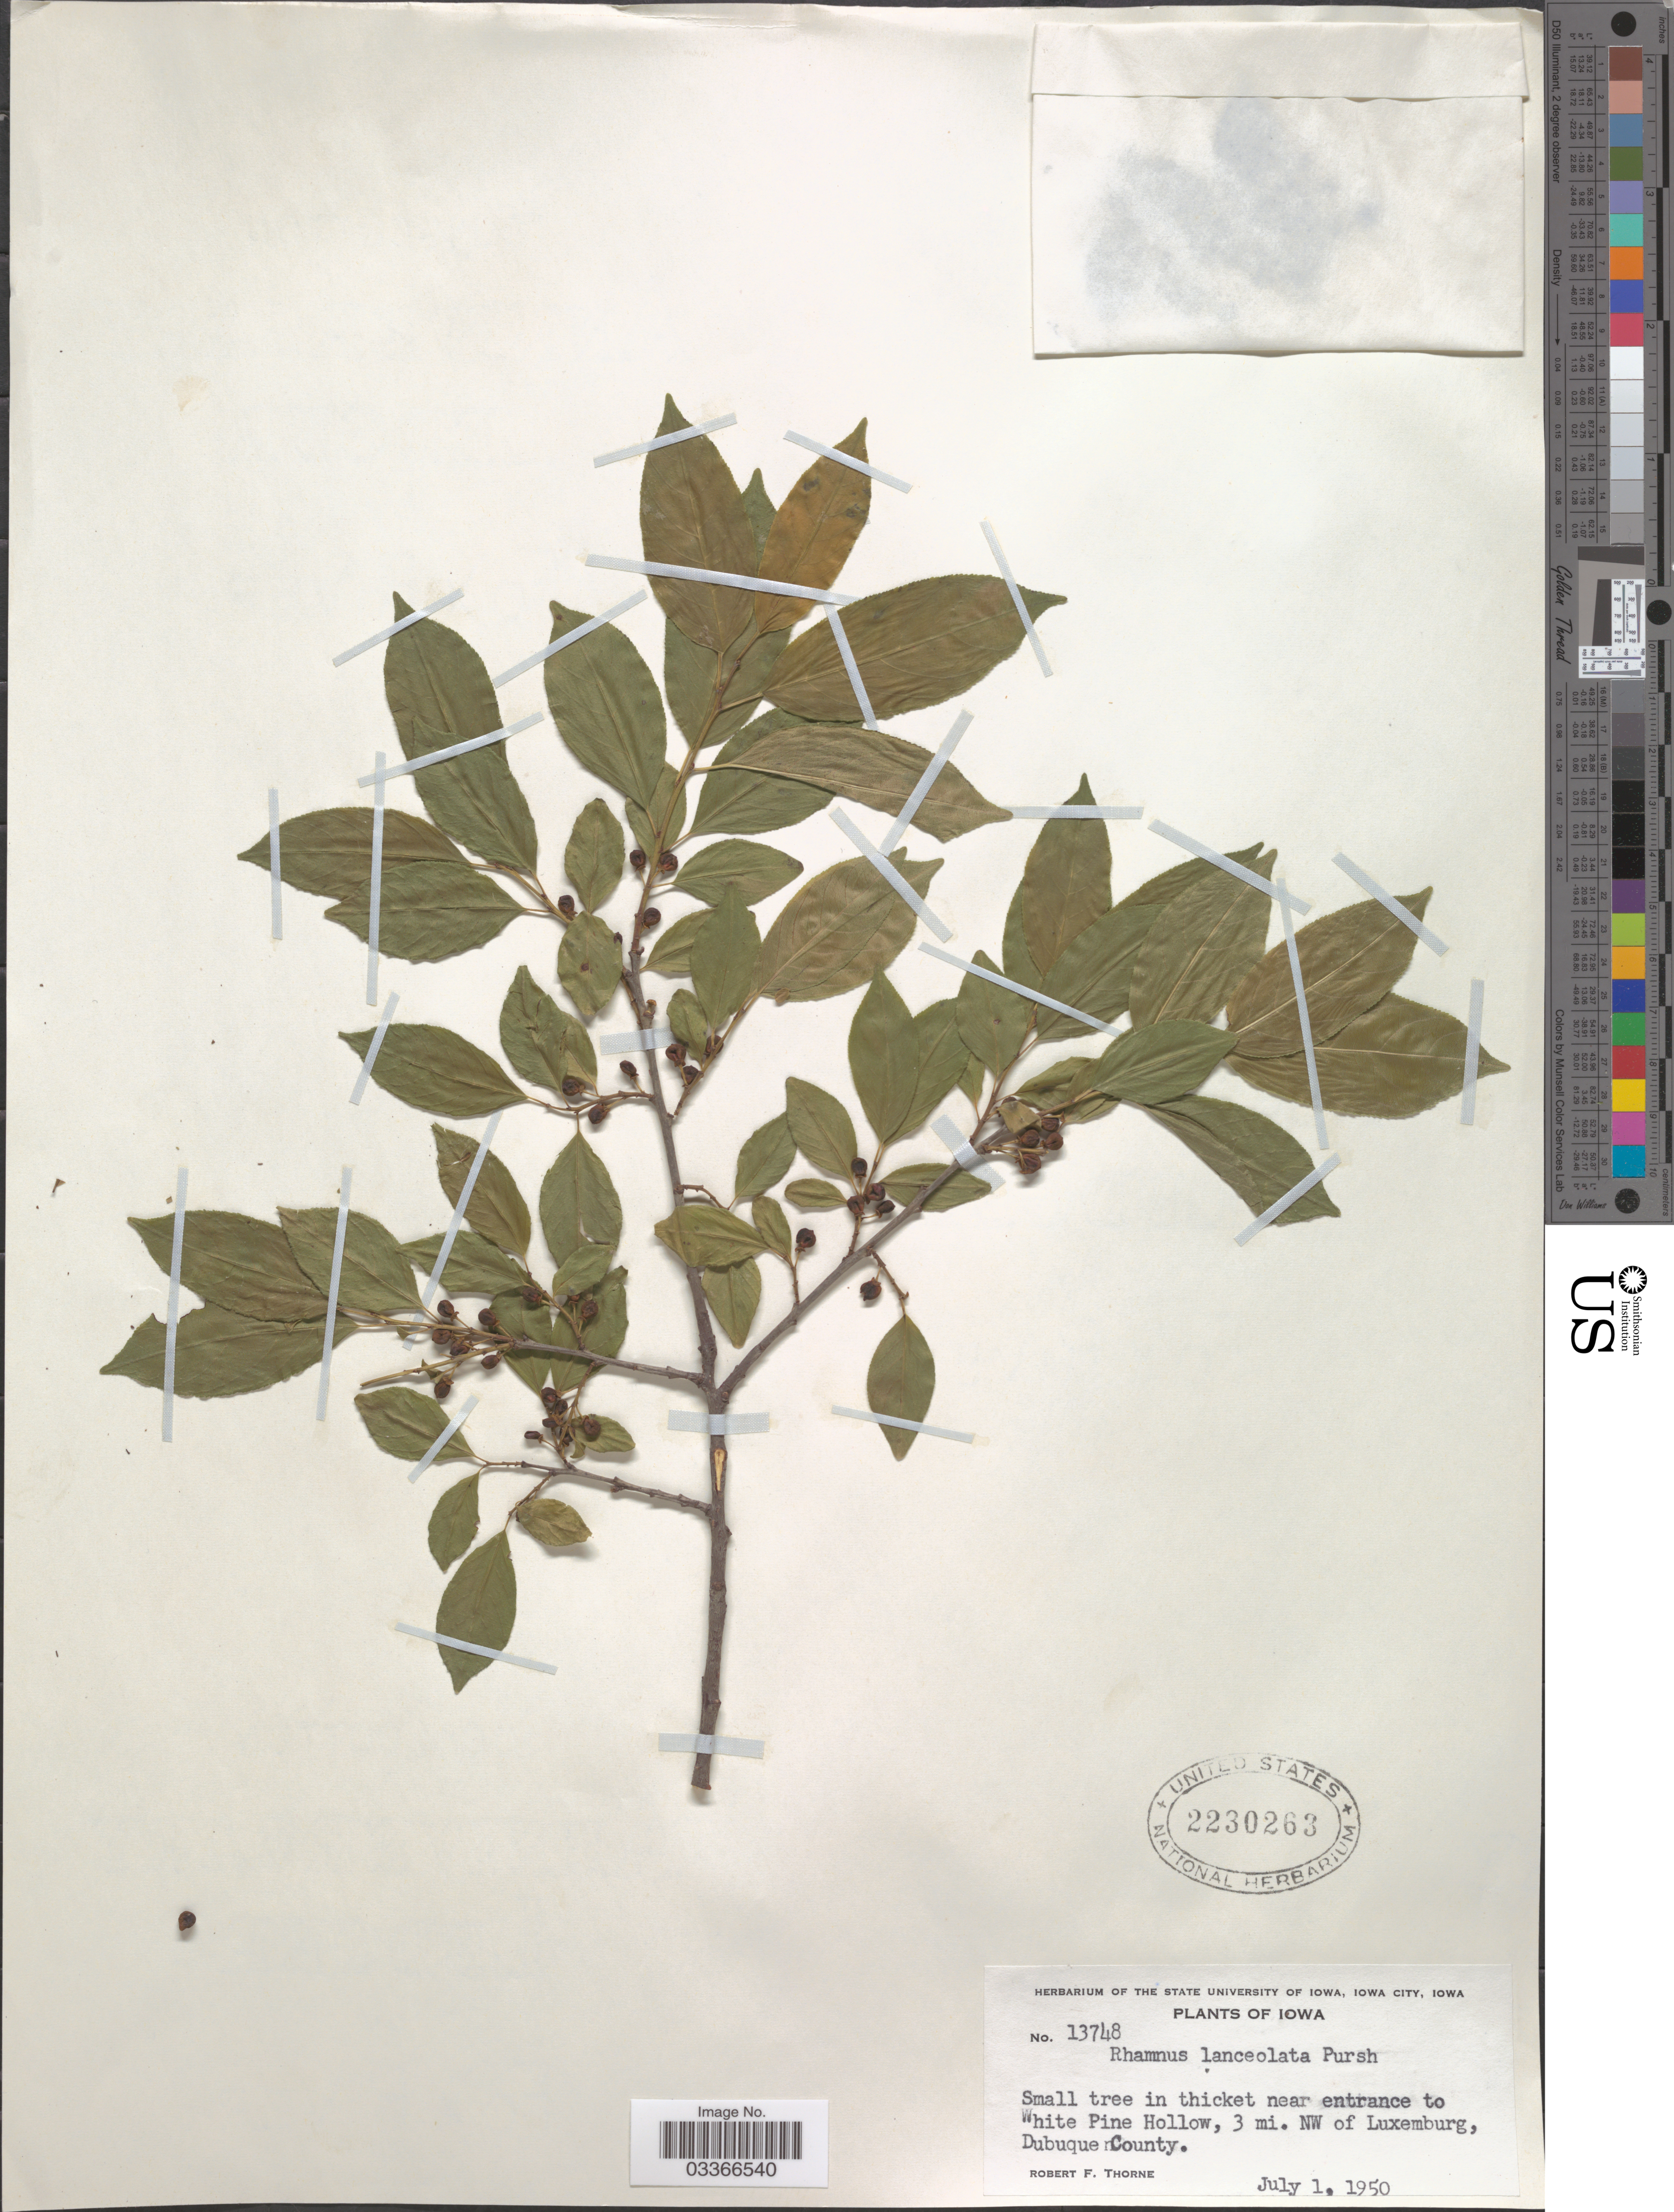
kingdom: Plantae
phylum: Tracheophyta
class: Magnoliopsida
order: Rosales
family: Rhamnaceae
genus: Rhamnus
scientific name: Rhamnus lanceolata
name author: Pursh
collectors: R. F. Thorne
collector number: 13748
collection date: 1950-07-01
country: United States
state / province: Iowa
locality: Near entrance to White Pine Hollow, 3 mi. NW of Luxemburg, Dubuque County.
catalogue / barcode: US 2230263